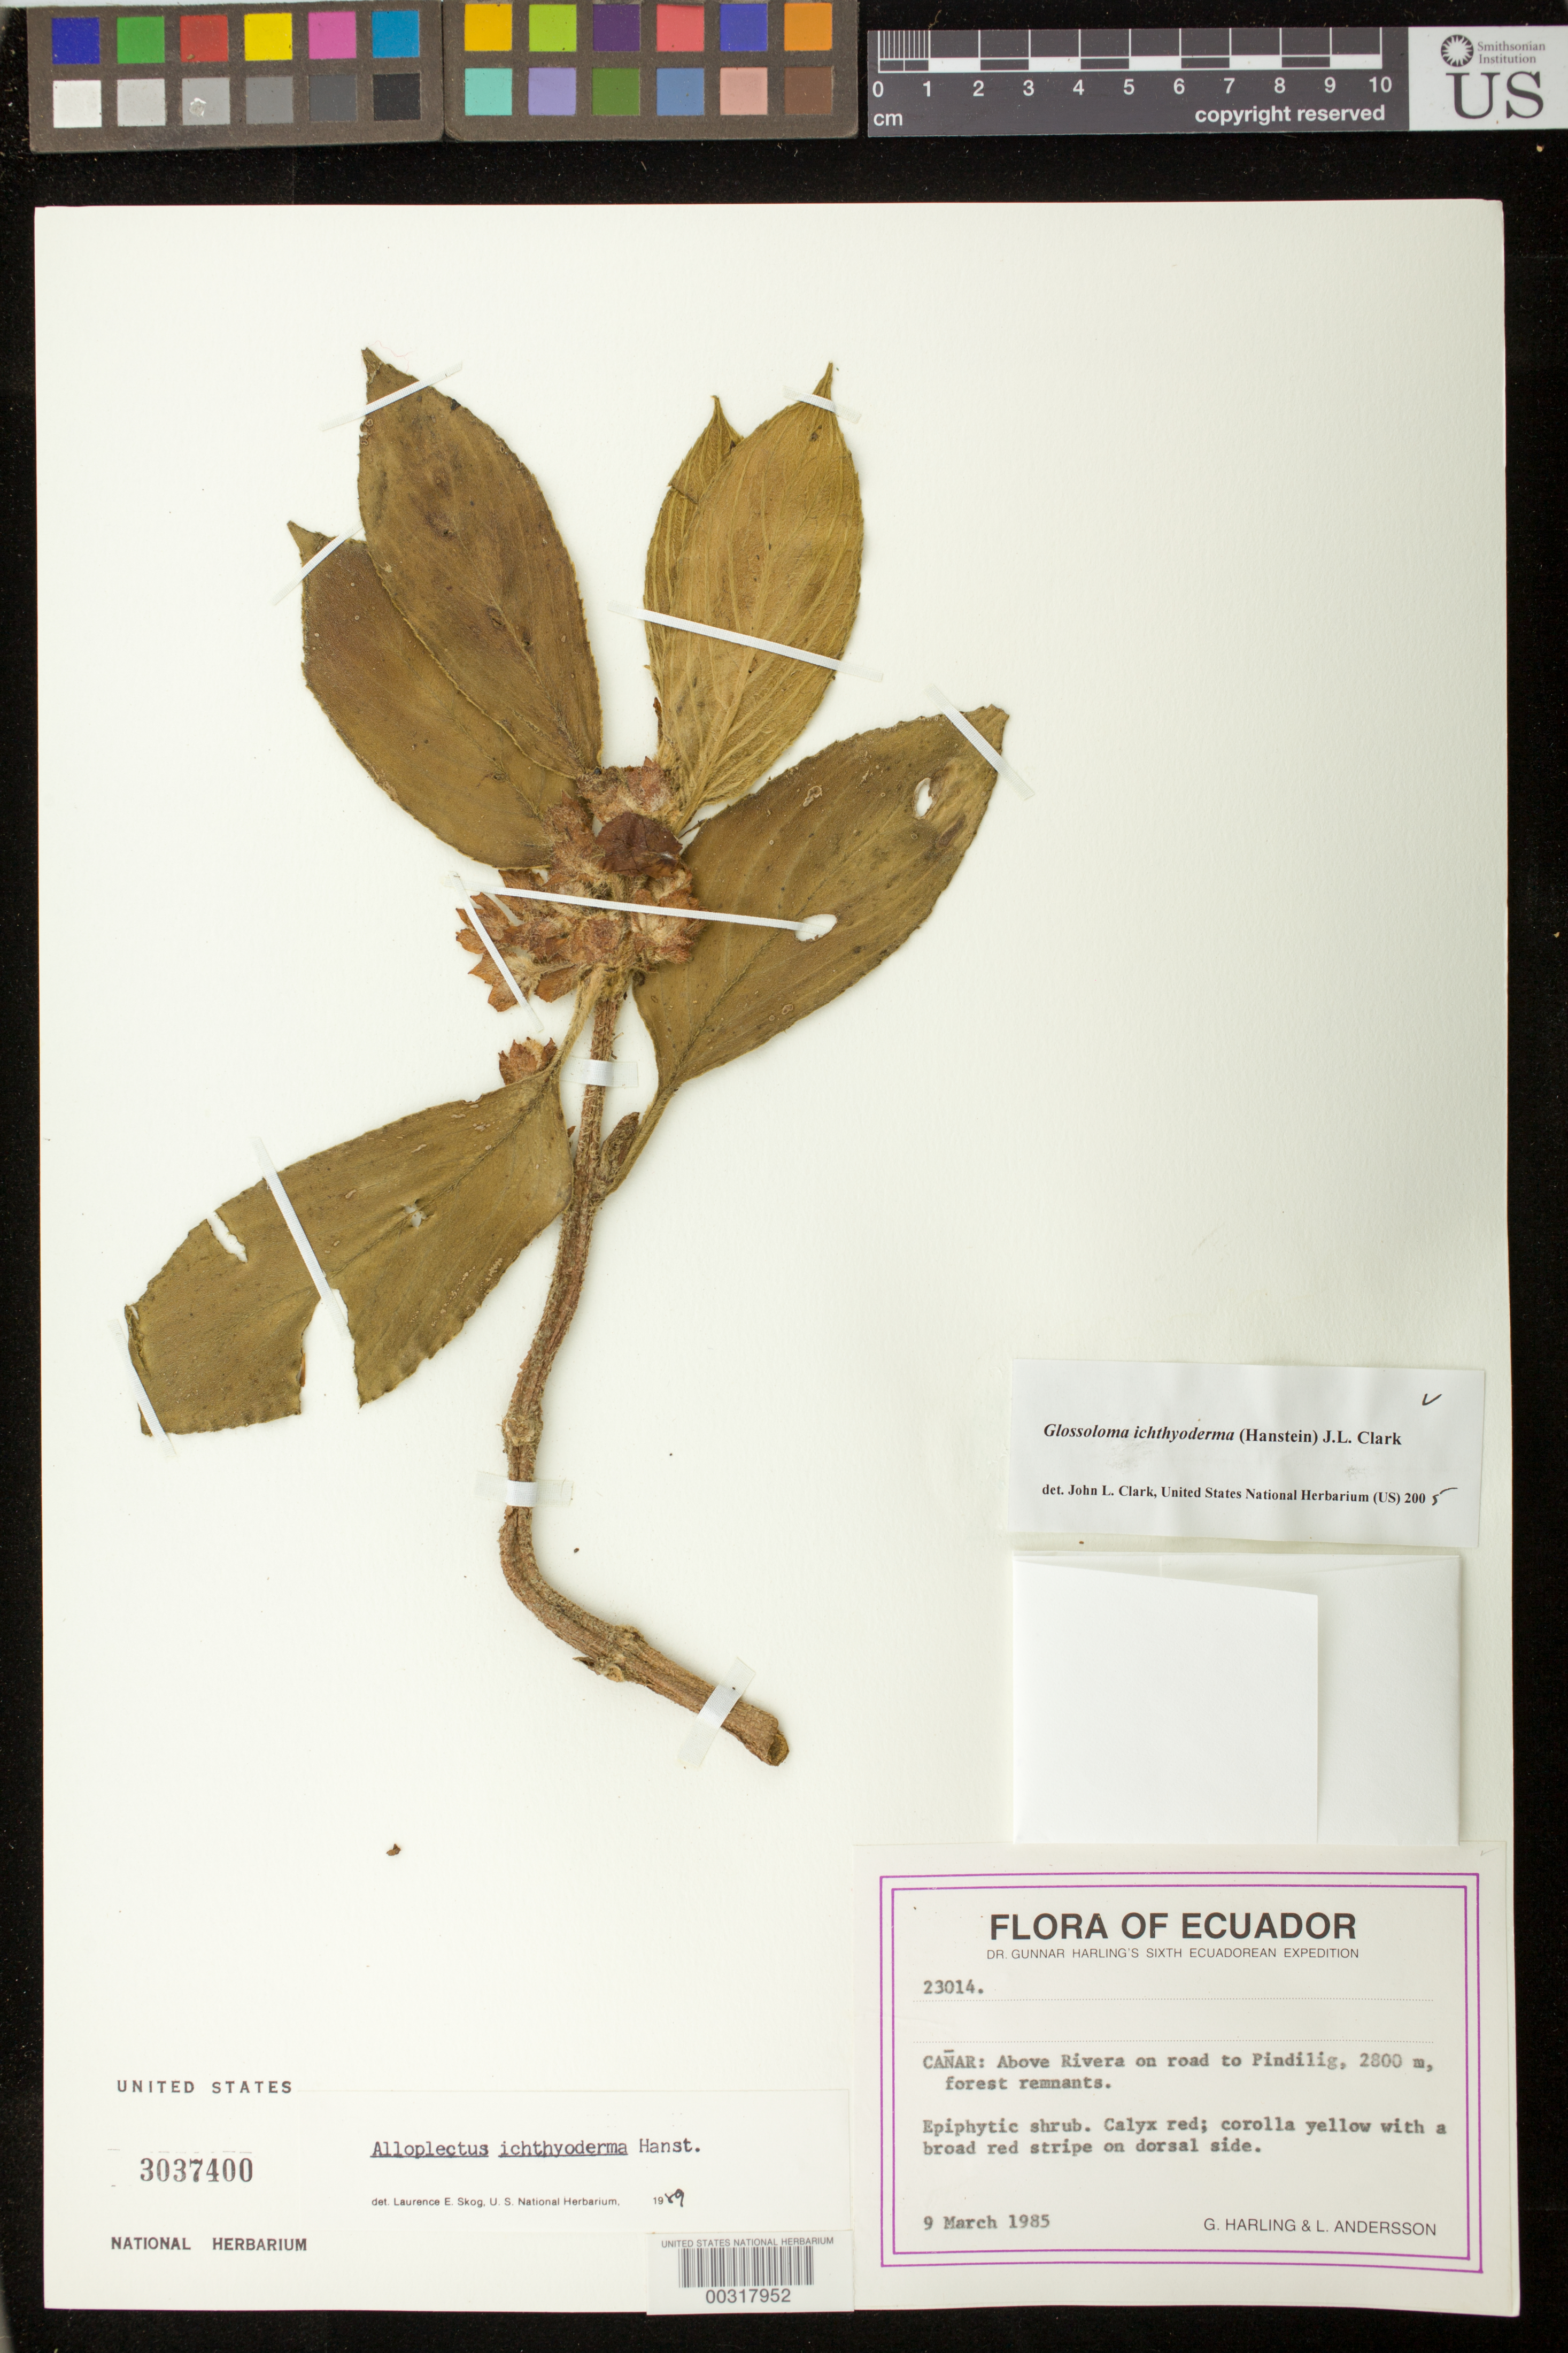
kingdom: Plantae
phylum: Tracheophyta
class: Magnoliopsida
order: Lamiales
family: Gesneriaceae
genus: Glossoloma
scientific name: Glossoloma ichthyoderma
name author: (Hanst.) J.L. Clark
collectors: G. Harling & L. Andersson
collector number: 23014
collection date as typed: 09 Mar 1985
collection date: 1985-03-09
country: Ecuador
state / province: Cañar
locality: Above Rivera on road to Pindilig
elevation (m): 2800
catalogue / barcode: US 3037400